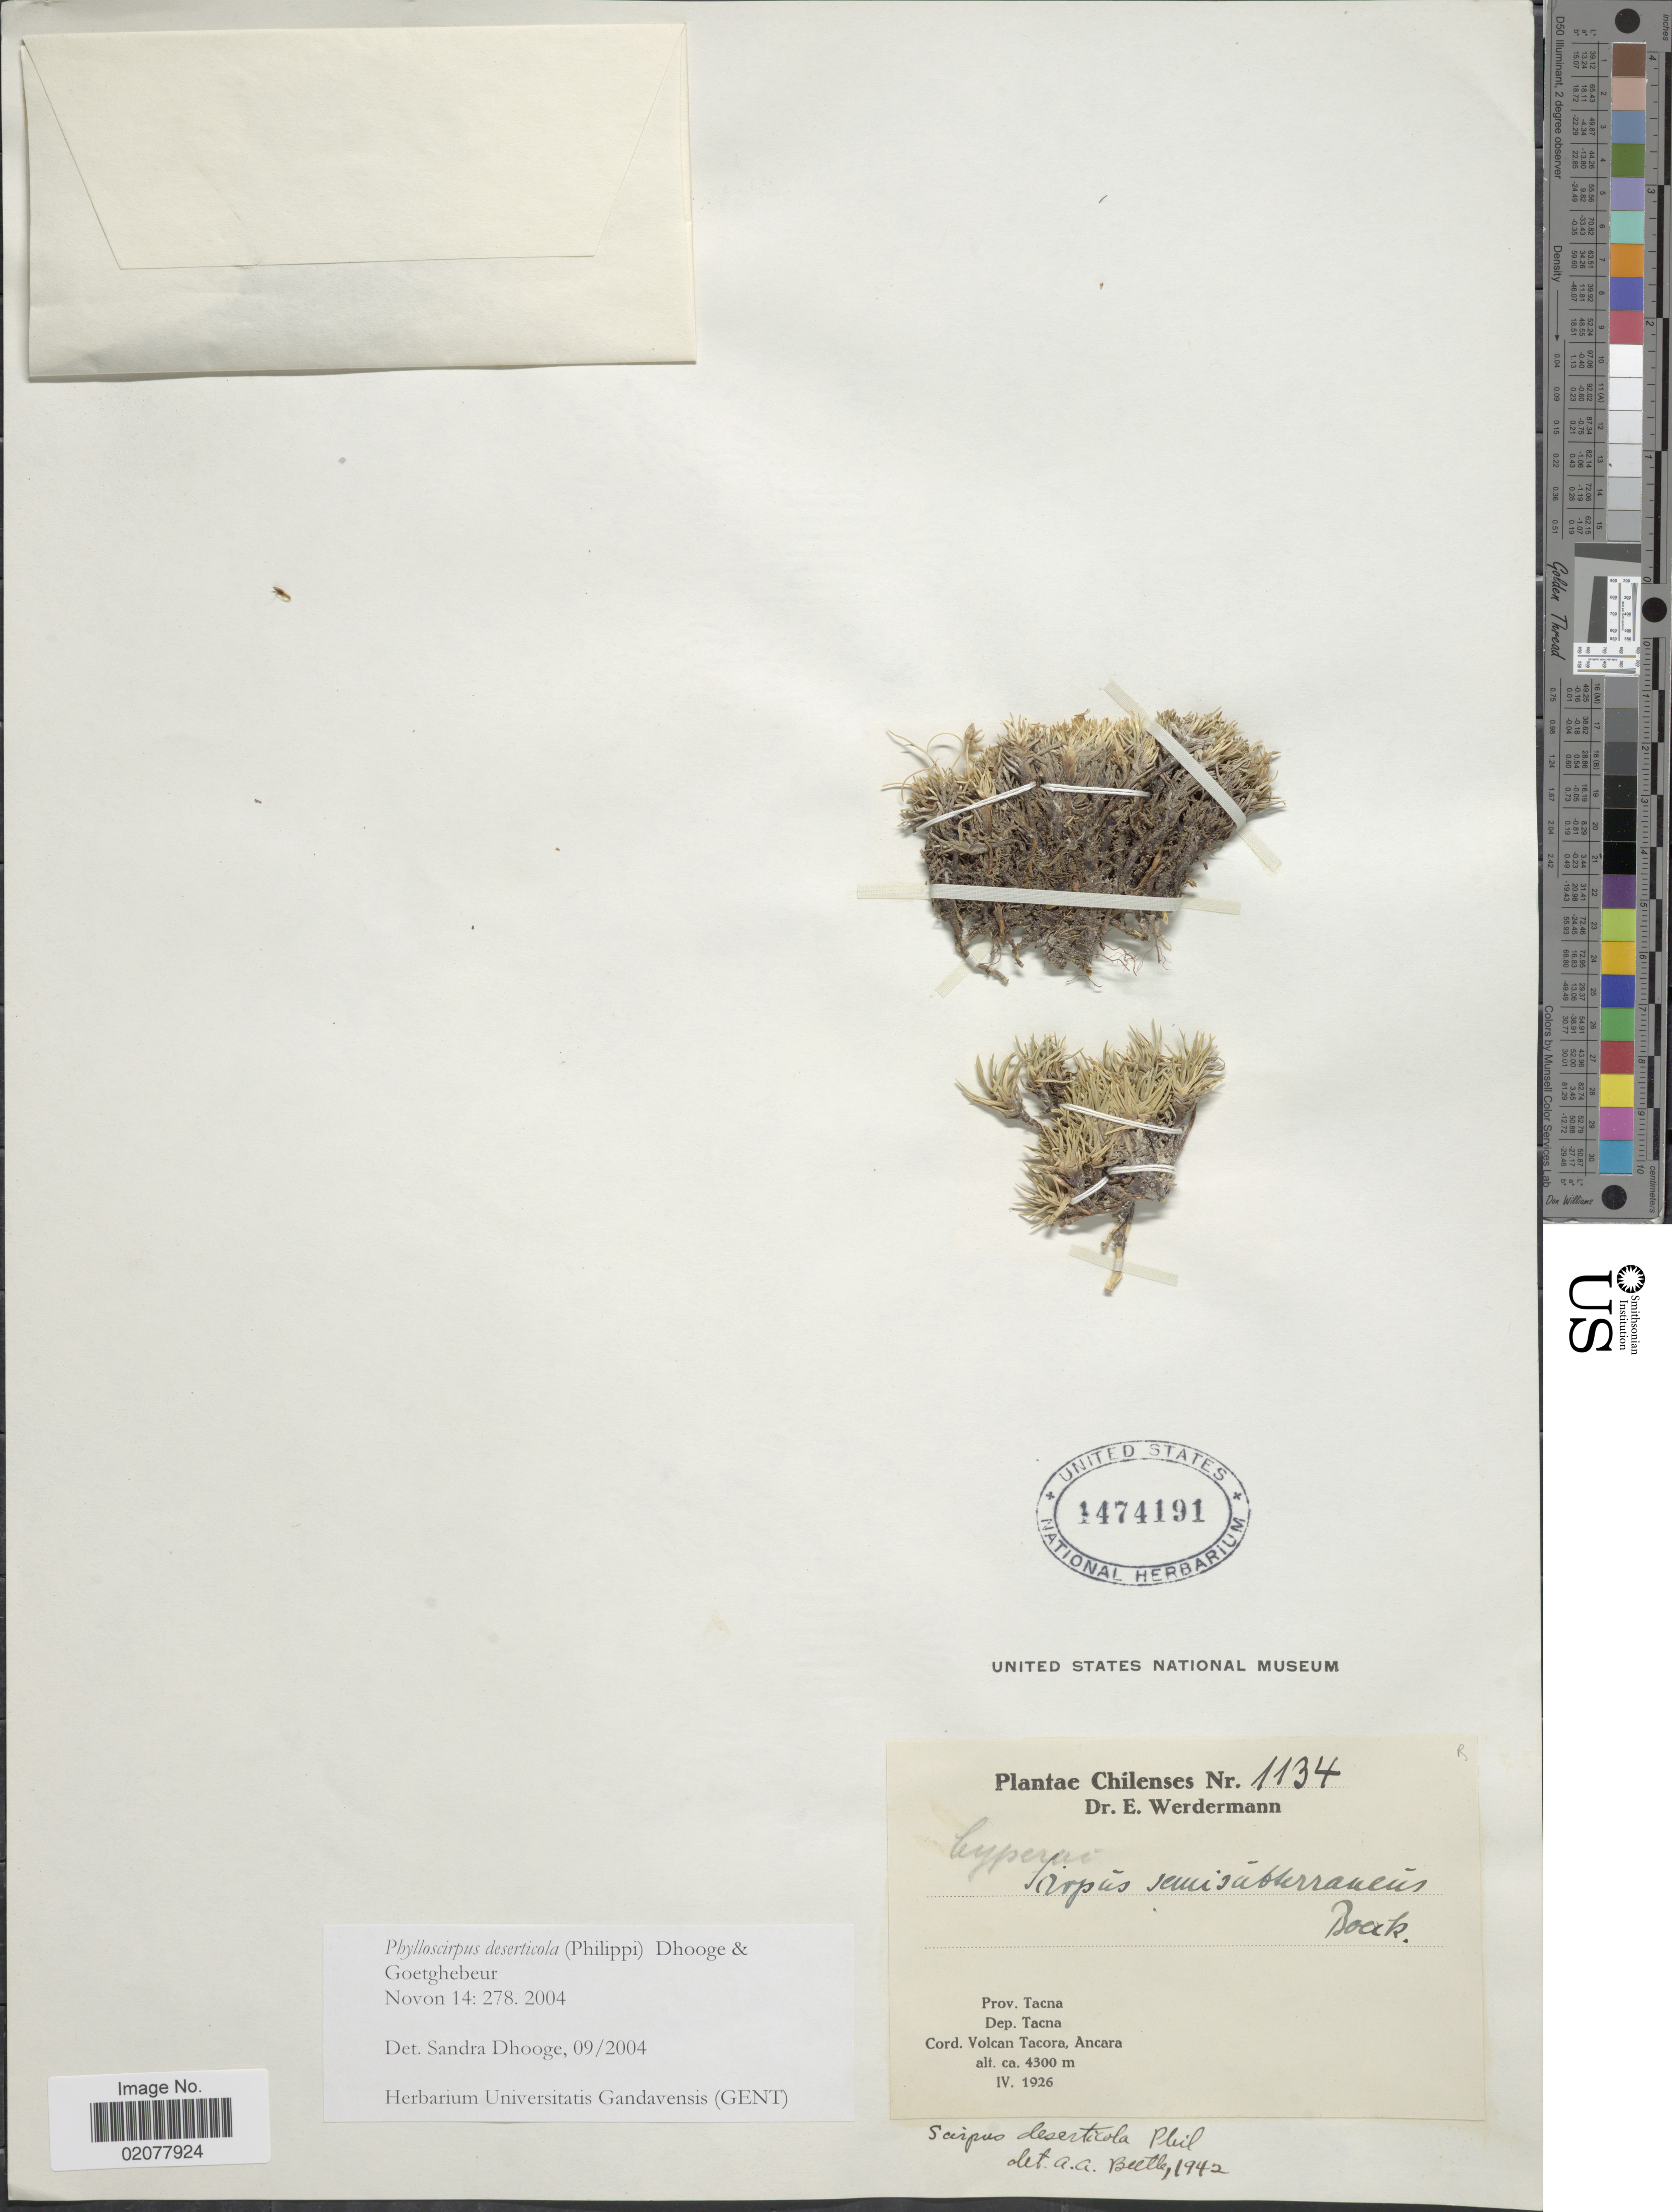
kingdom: Plantae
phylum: Tracheophyta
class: Liliopsida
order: Poales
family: Cyperaceae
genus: Phylloscirpus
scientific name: Phylloscirpus deserticola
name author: (Phil.) Dhooge & Goetgh.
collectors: E. Werdermann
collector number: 1134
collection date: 1926-04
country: Peru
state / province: Tacna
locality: Chilenses. Prov. Tacna. Dep. Tacna. Cord. Volcan Tacora, Ancara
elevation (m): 4300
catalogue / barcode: US 1474191